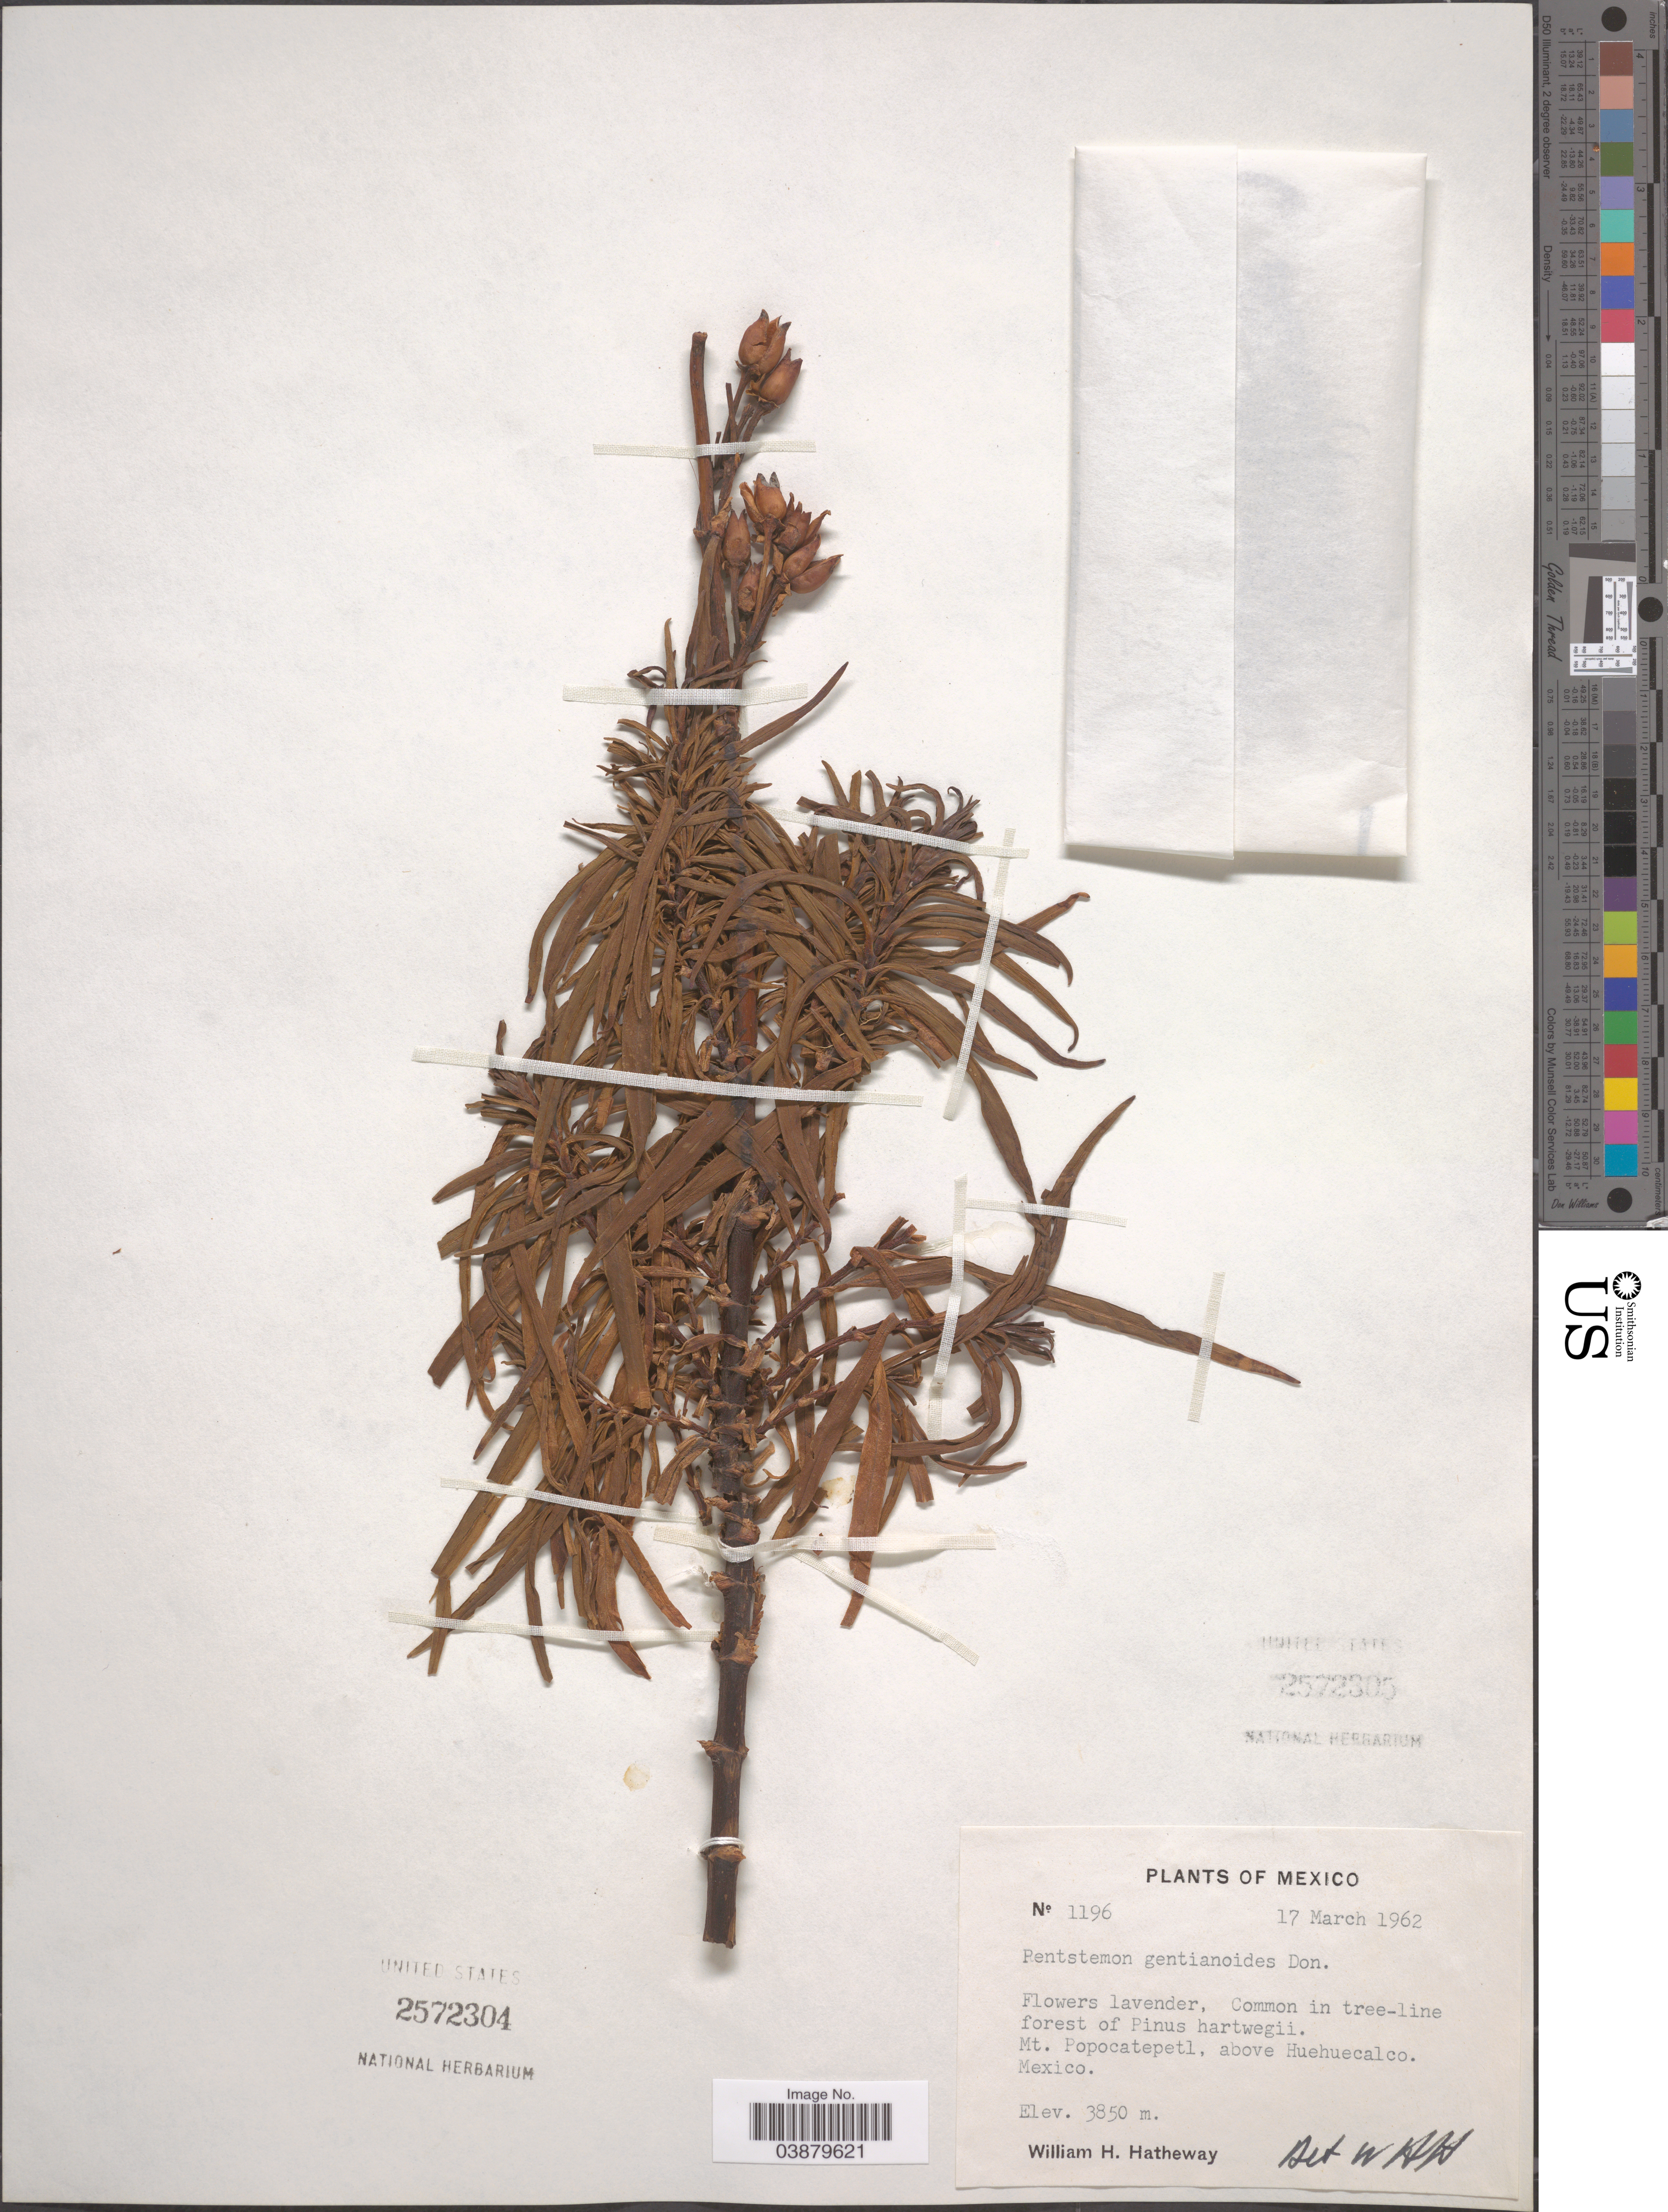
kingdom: Plantae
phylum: Tracheophyta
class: Magnoliopsida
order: Lamiales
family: Plantaginaceae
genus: Penstemon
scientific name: Penstemon gentianoides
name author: (Kunth) Poir.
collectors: W. H. Hatheway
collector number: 1196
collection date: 1962-03-17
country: Mexico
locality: Mt. Popocatepetl, above Huehuecalco.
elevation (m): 3850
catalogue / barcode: US 2572304